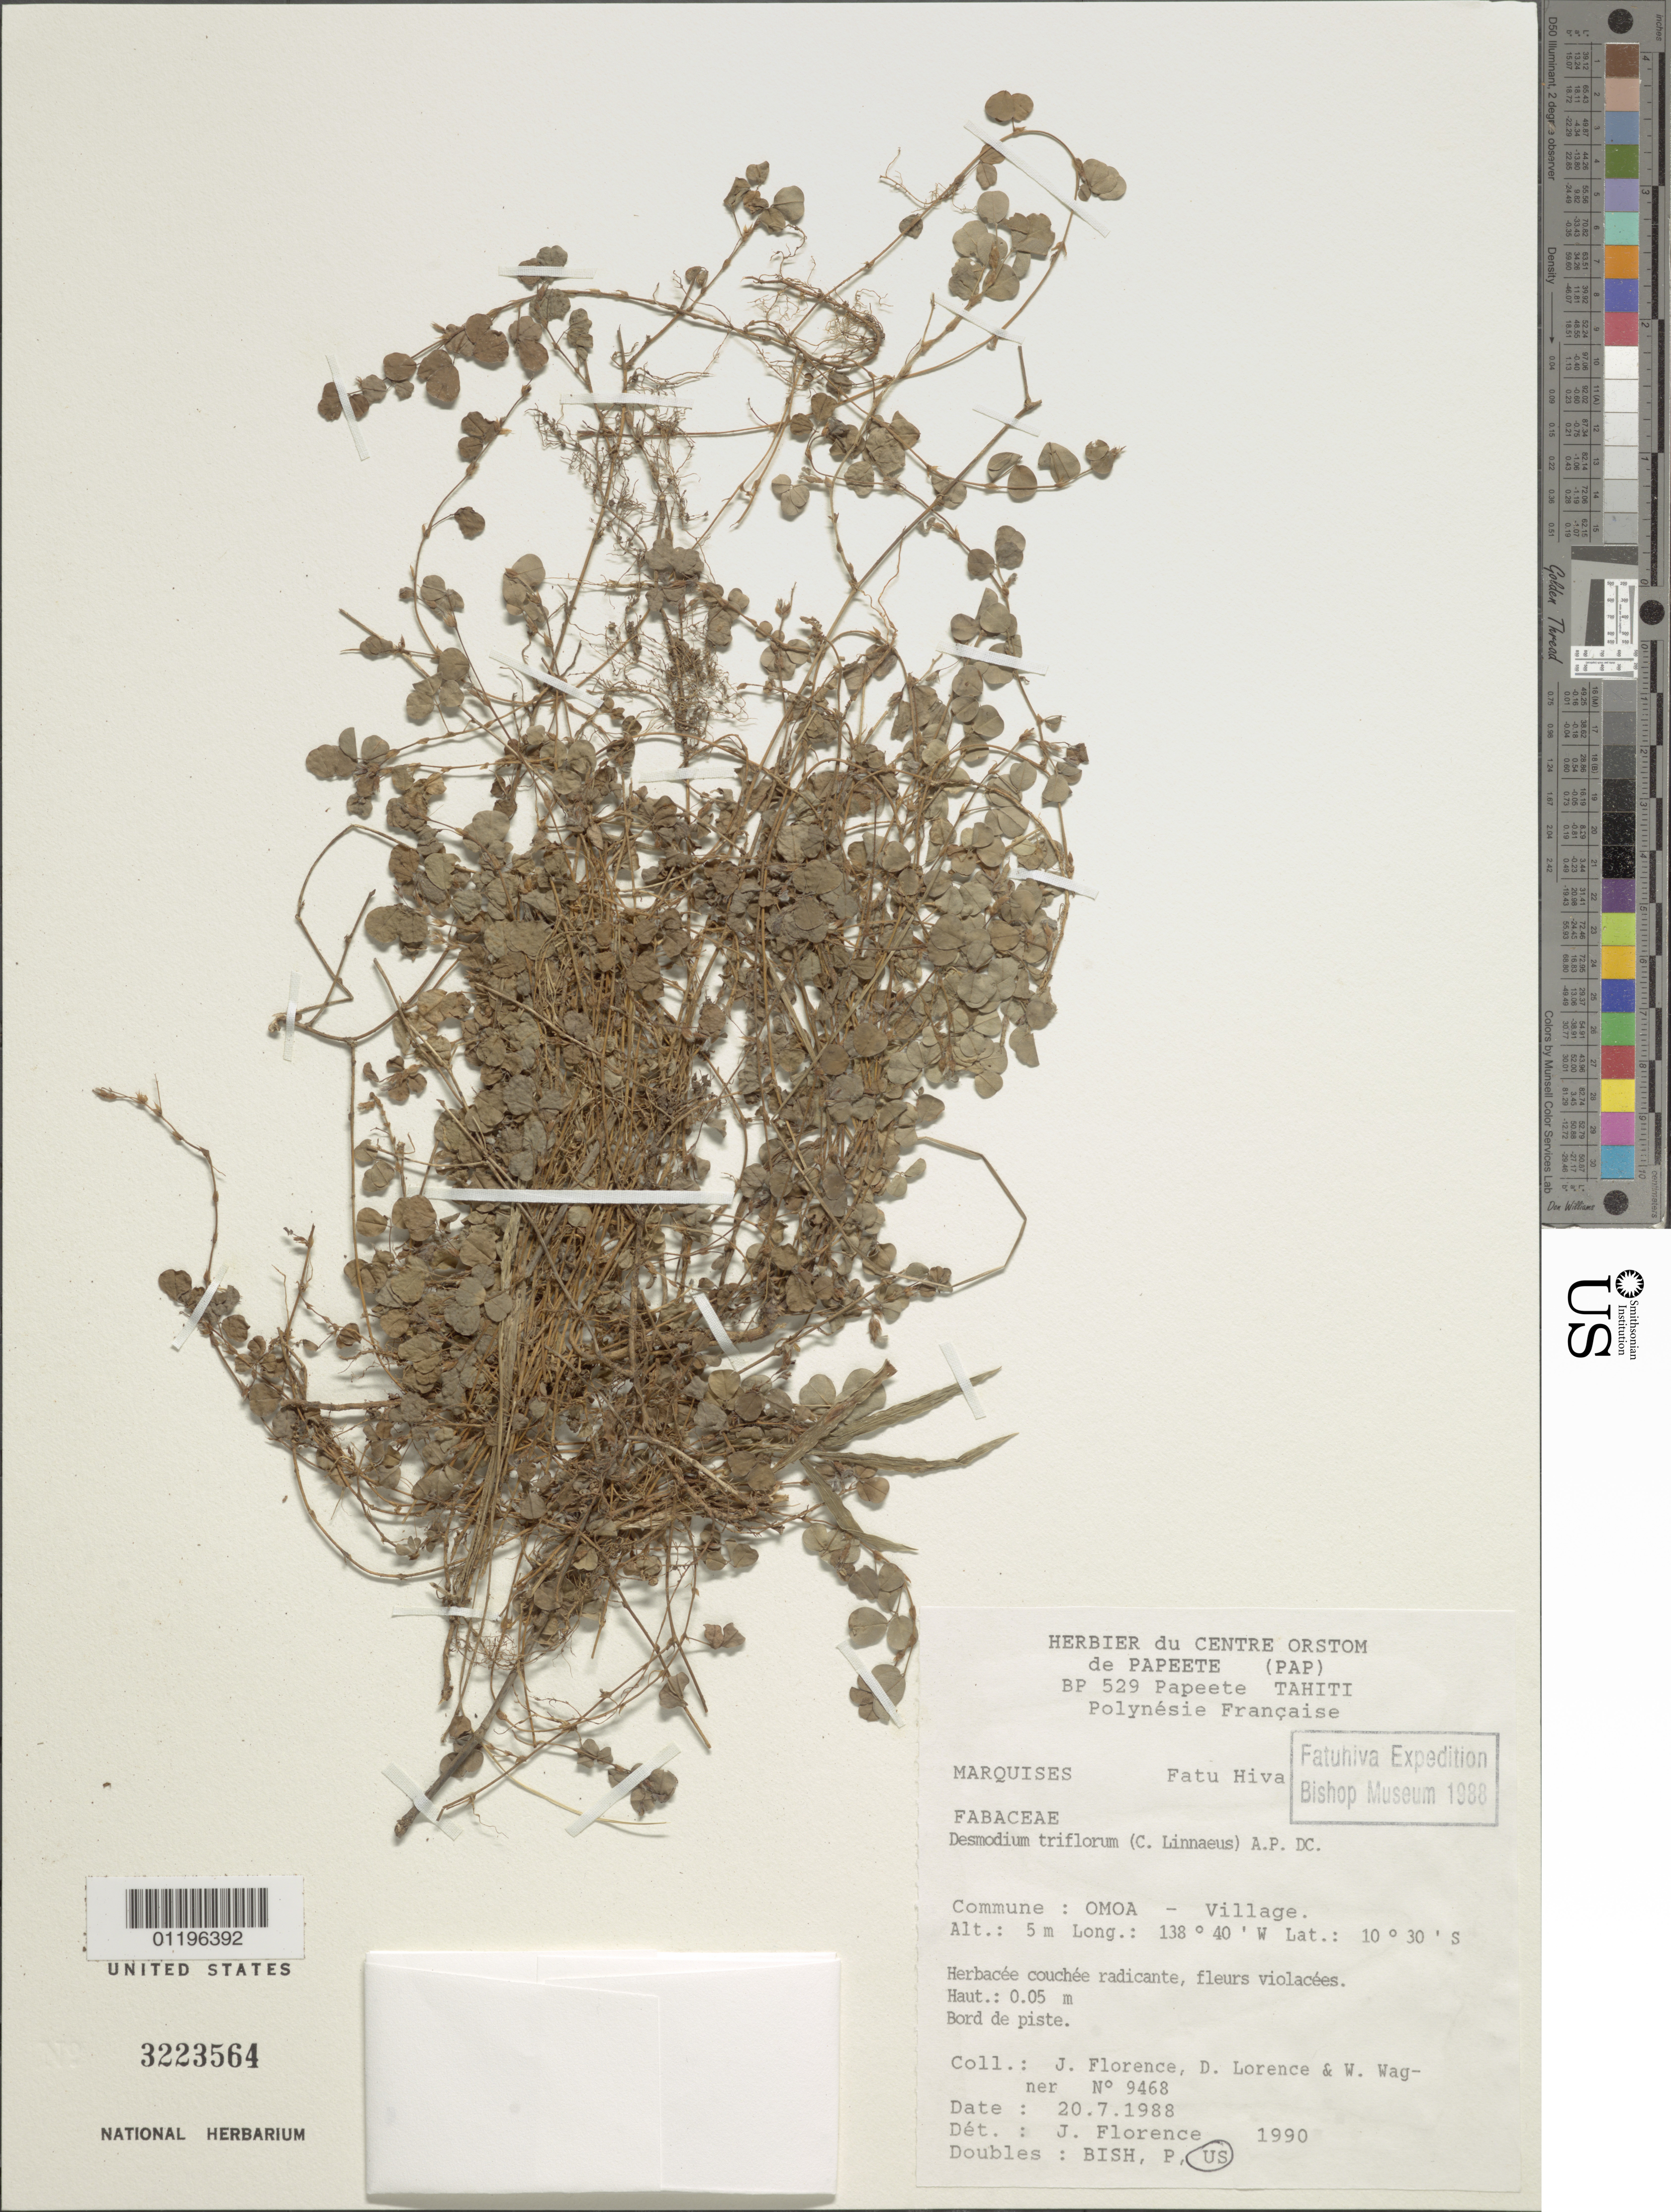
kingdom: Plantae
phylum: Tracheophyta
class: Magnoliopsida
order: Fabales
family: Fabaceae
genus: Grona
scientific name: Grona triflora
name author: (L.) H. Ohashi & K. Ohashi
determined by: Wagner, W. L., (BOT), Smithsonian Institution - National Museum of Natural History (UNITED STATES)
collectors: J. Florence, D. Lorence & W. L. Wagner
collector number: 9468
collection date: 1988-07-20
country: French Polynesia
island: Fatu Hiva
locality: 'Omo'a village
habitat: Bord de piste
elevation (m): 5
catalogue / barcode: US 3223564